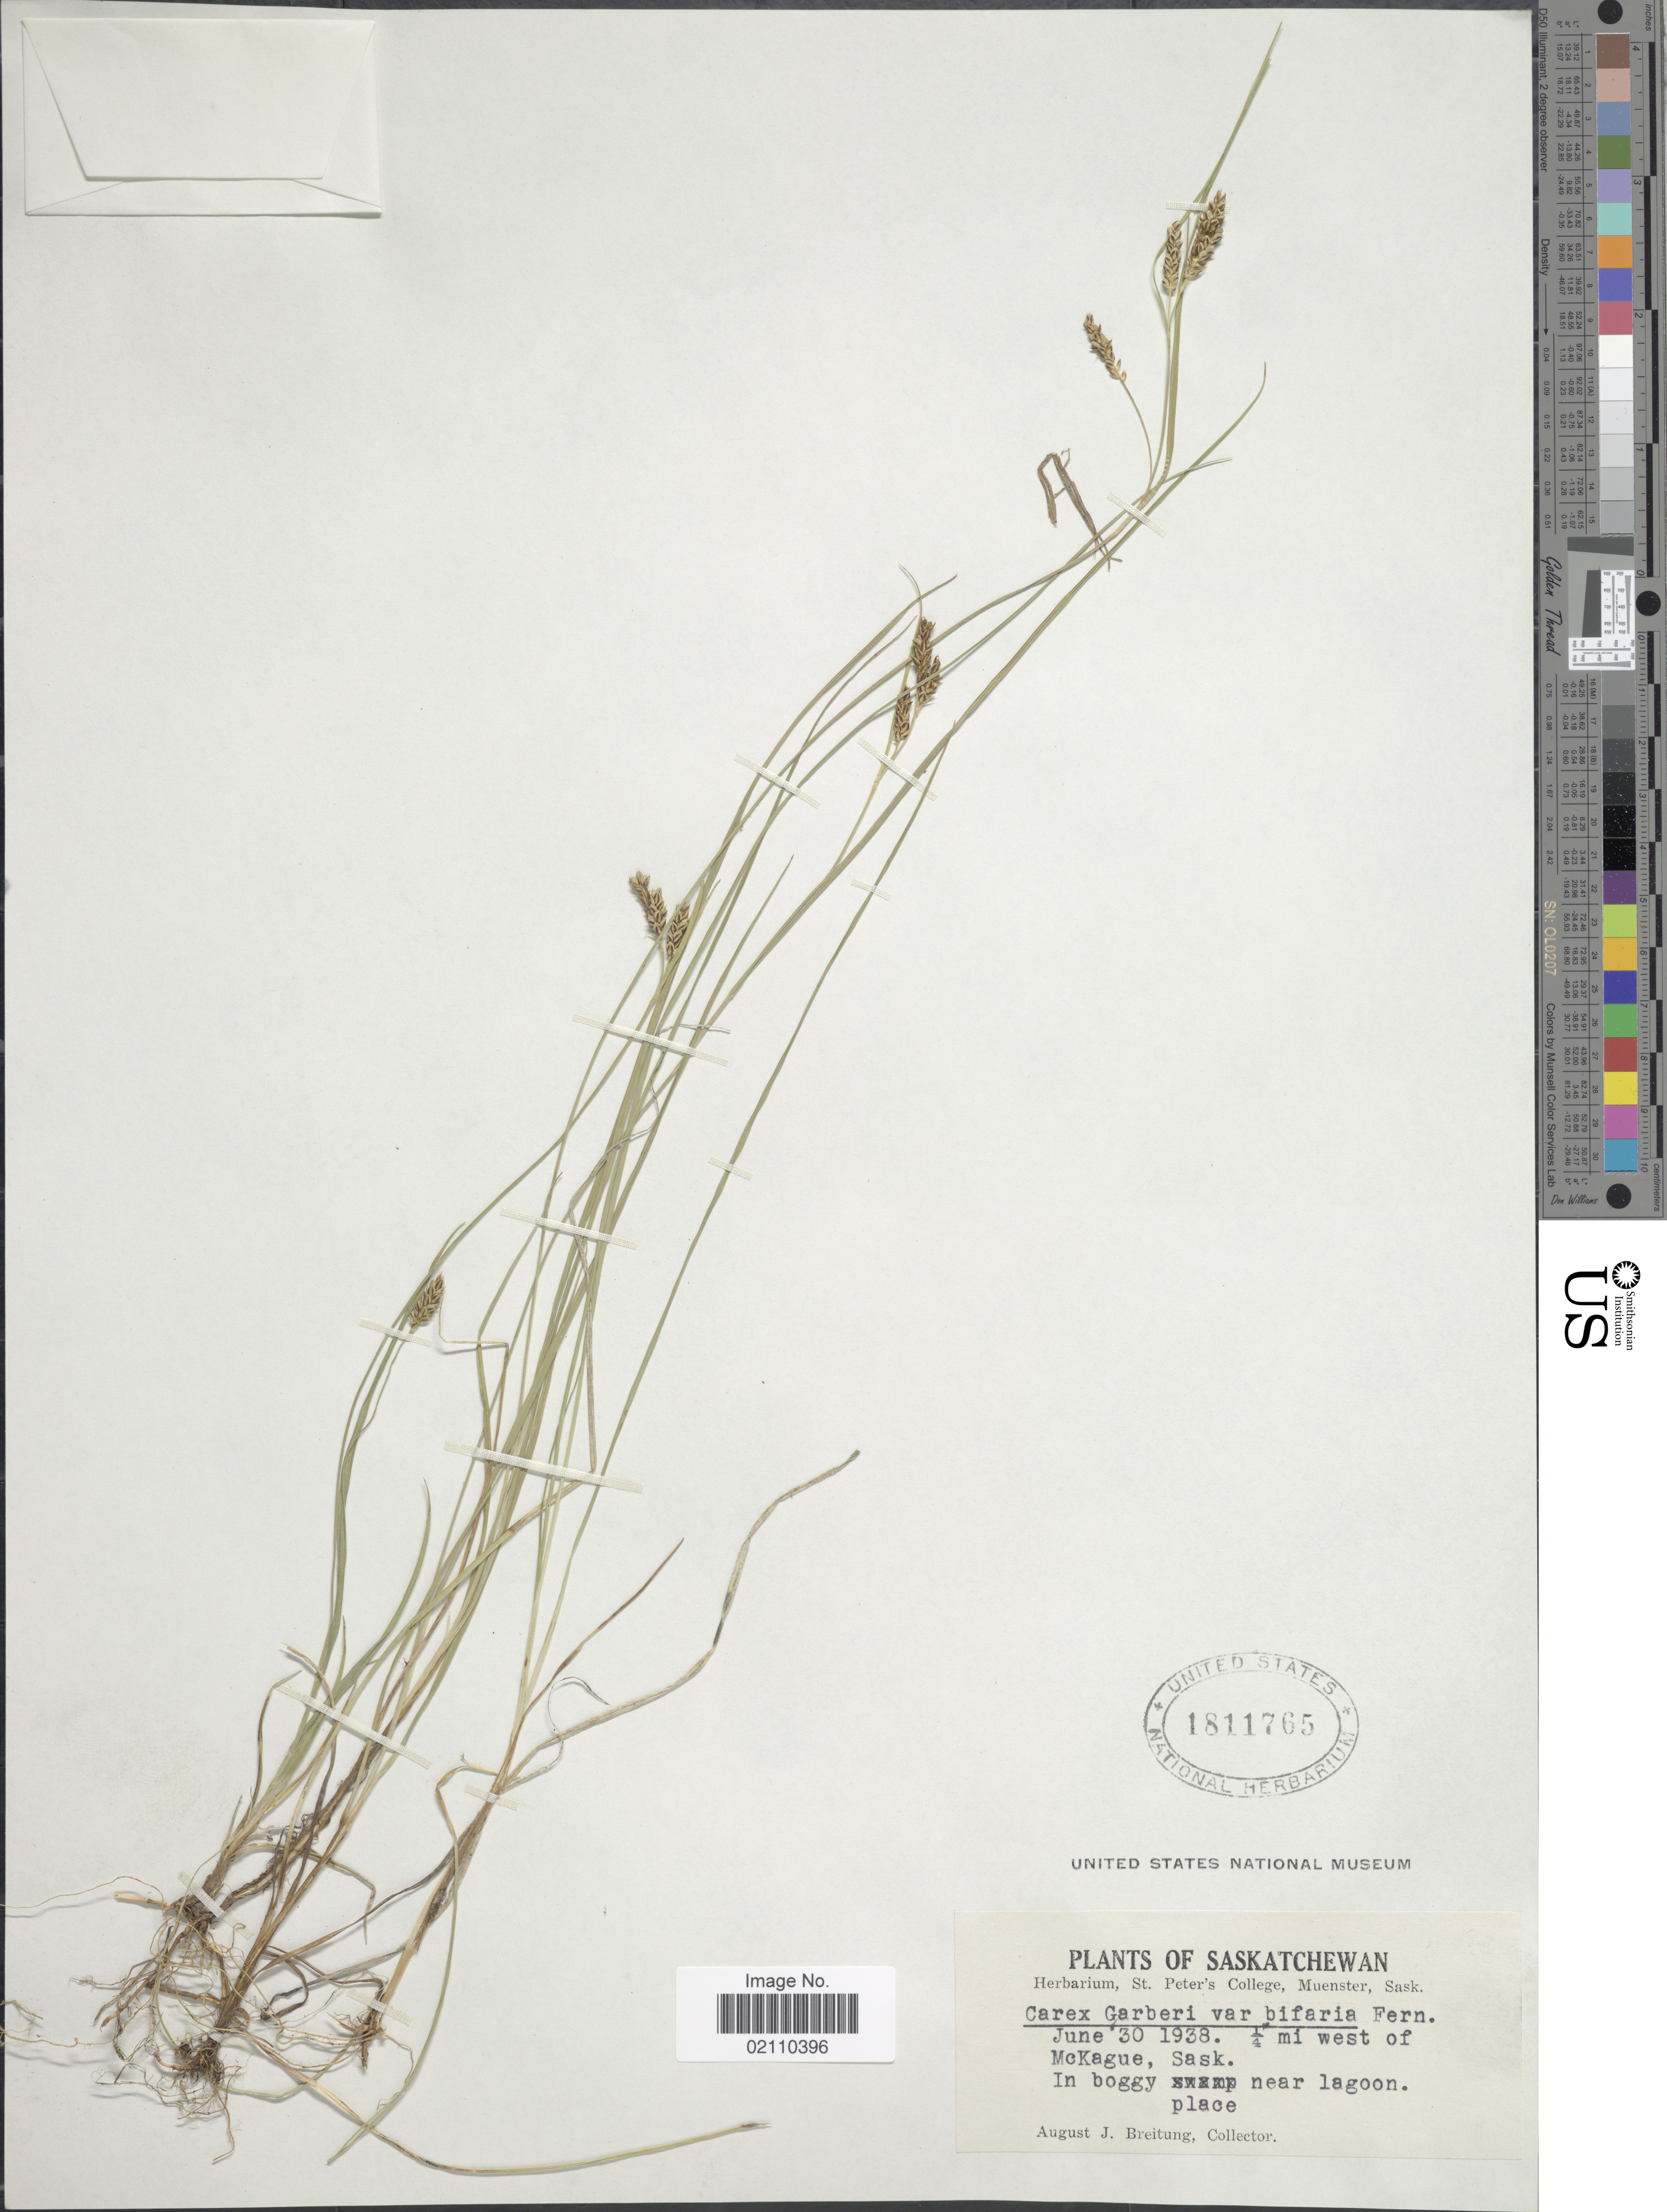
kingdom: Plantae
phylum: Tracheophyta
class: Liliopsida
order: Poales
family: Cyperaceae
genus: Carex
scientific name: Carex garberi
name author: Fernald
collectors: A. Breitung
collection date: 1938-06-30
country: Canada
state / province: Saskatchewan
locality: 1/4 mi west of McKague, in boggy swamp near lagoon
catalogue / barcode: US 1811765